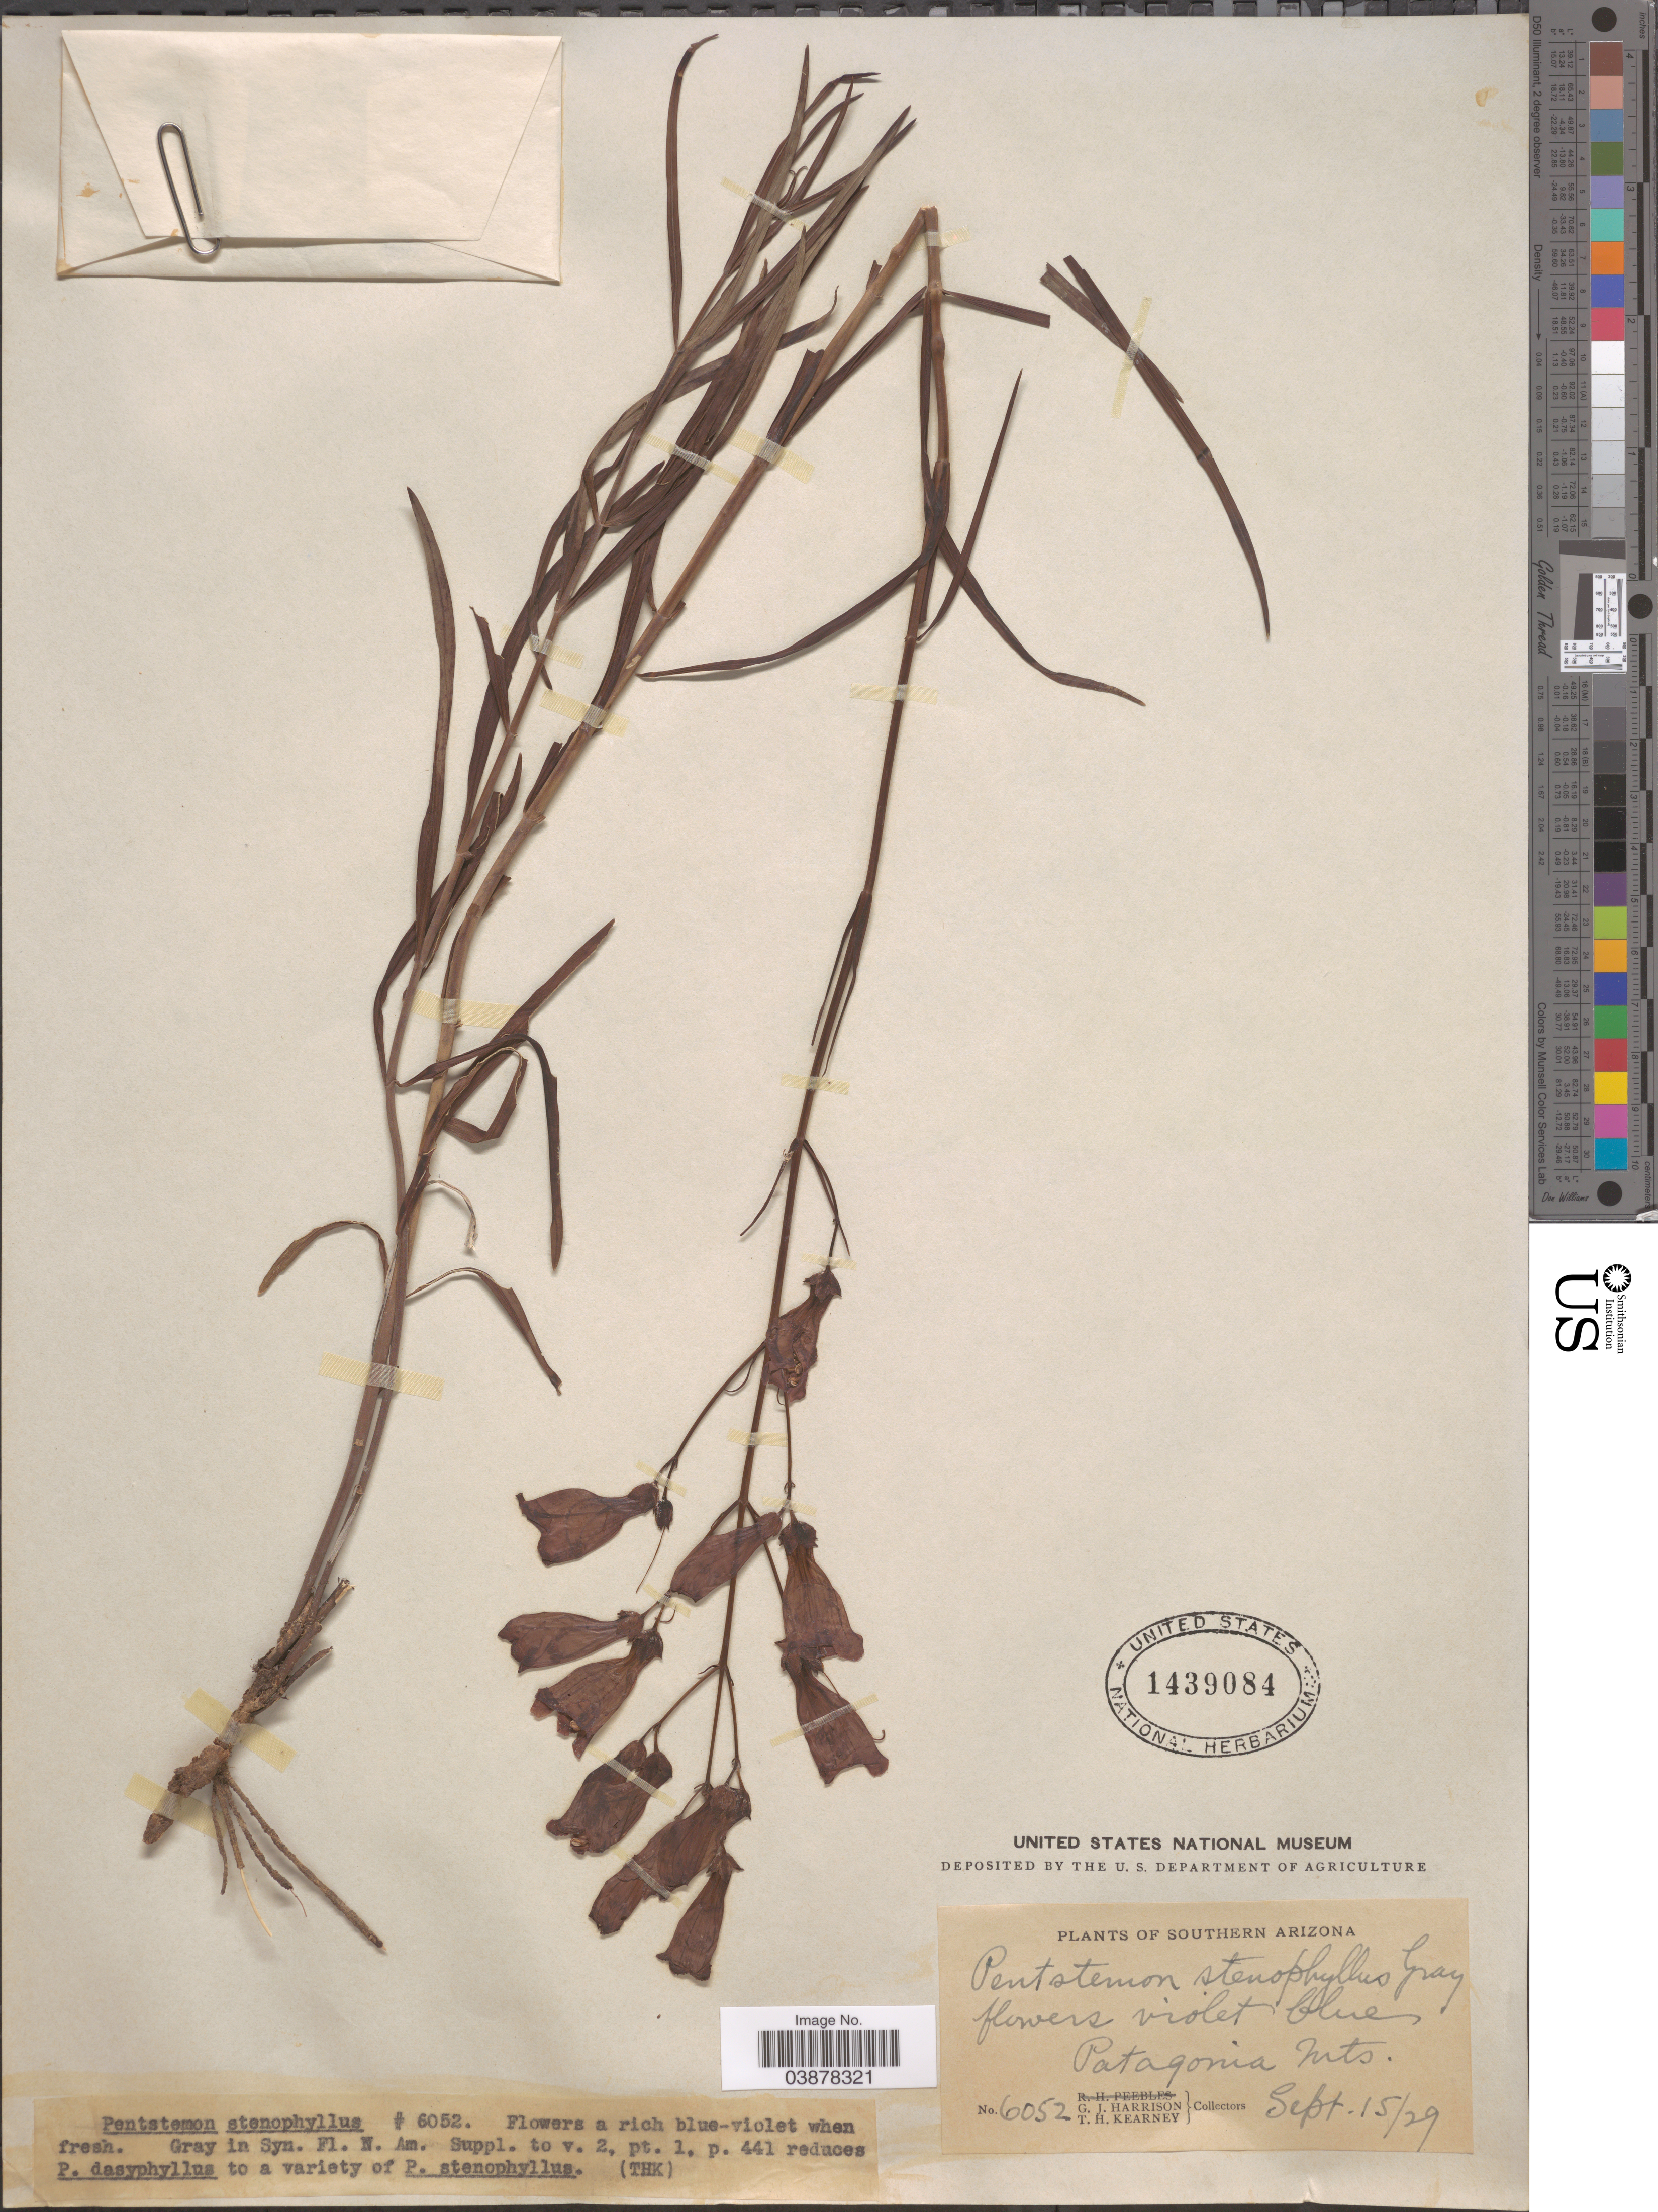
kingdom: Plantae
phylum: Tracheophyta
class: Magnoliopsida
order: Lamiales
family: Plantaginaceae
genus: Penstemon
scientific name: Penstemon stenophyllus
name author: A. Gray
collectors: G. J. Harrison & T. H. Kearney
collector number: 6052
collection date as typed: Transcribed d/m/y: 15/9/29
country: United States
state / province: Arizona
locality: Patagonia Mts.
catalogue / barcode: US 1439084